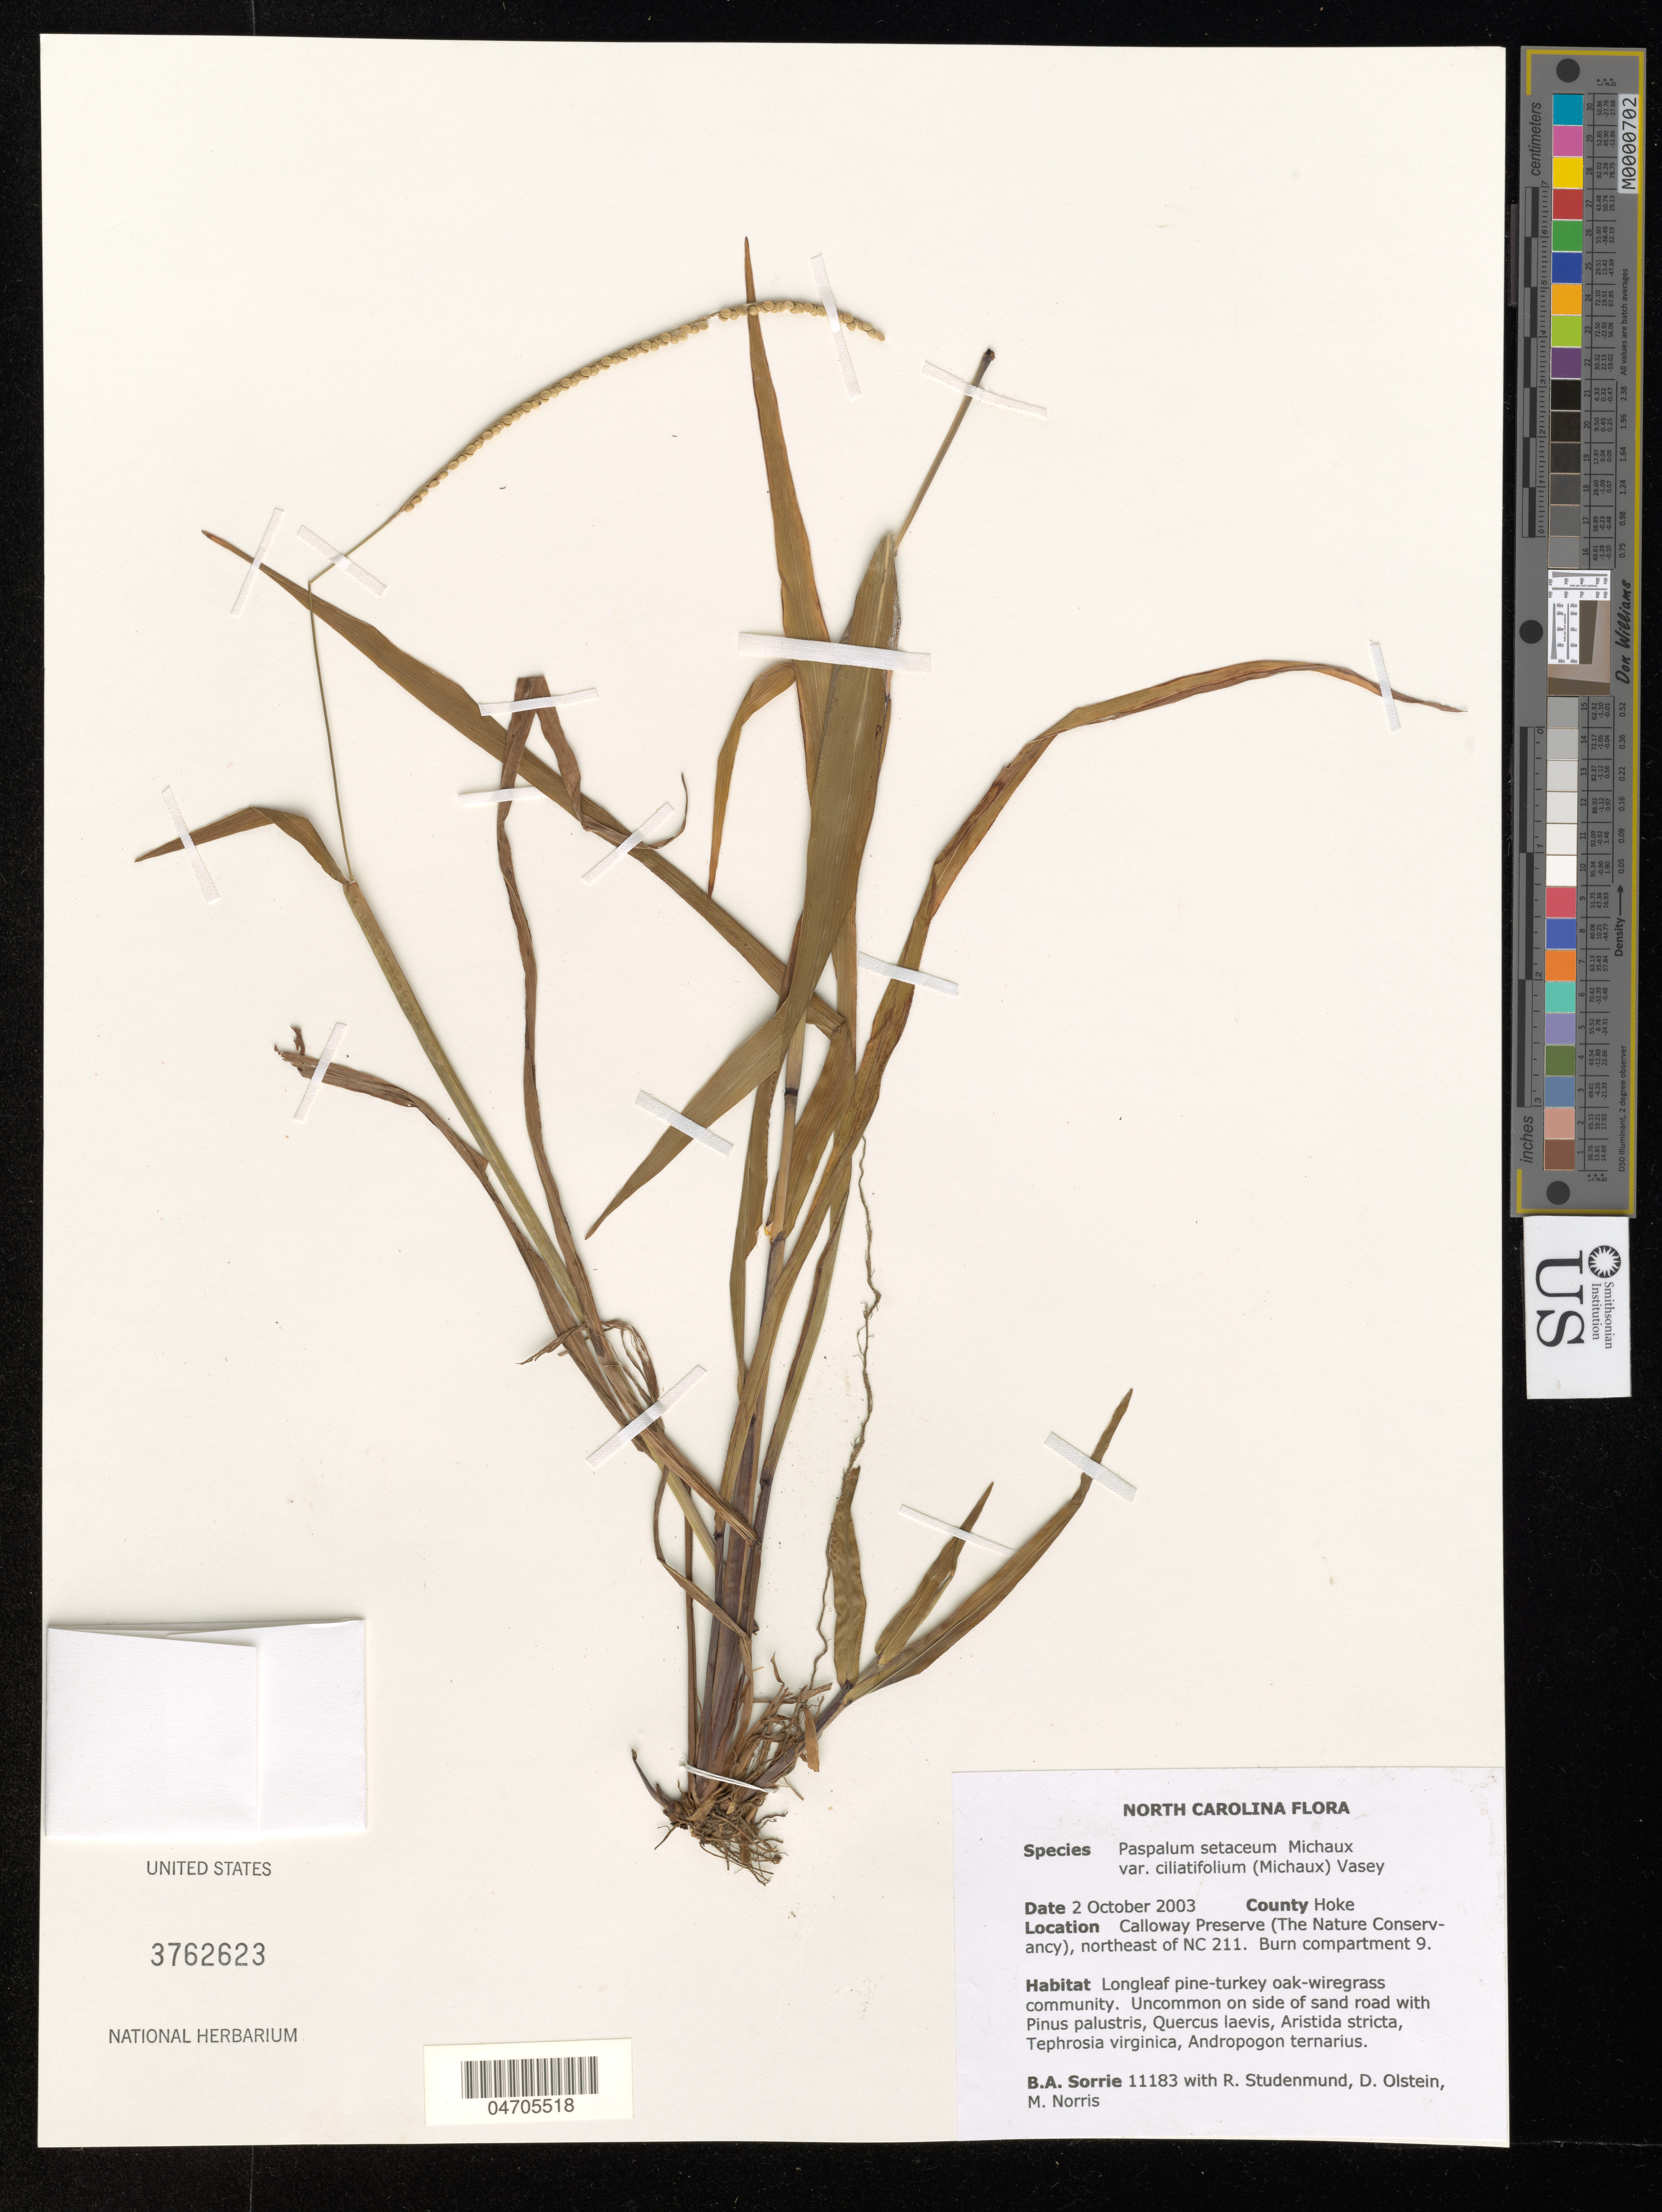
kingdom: Plantae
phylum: Tracheophyta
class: Liliopsida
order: Poales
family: Poaceae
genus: Paspalum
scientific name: Paspalum setaceum var. ciliatifolium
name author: (Michx.) Vasey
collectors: B. Sorrie, J. Sellar, D. Olstein & E. Ungberg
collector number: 11183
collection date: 2003-10-02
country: United States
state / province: North Carolina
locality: County Hoke. Calloway Preserve (The Nature Conservancy), northeast of NC 211. Burn compartment 9.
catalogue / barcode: US 3762623